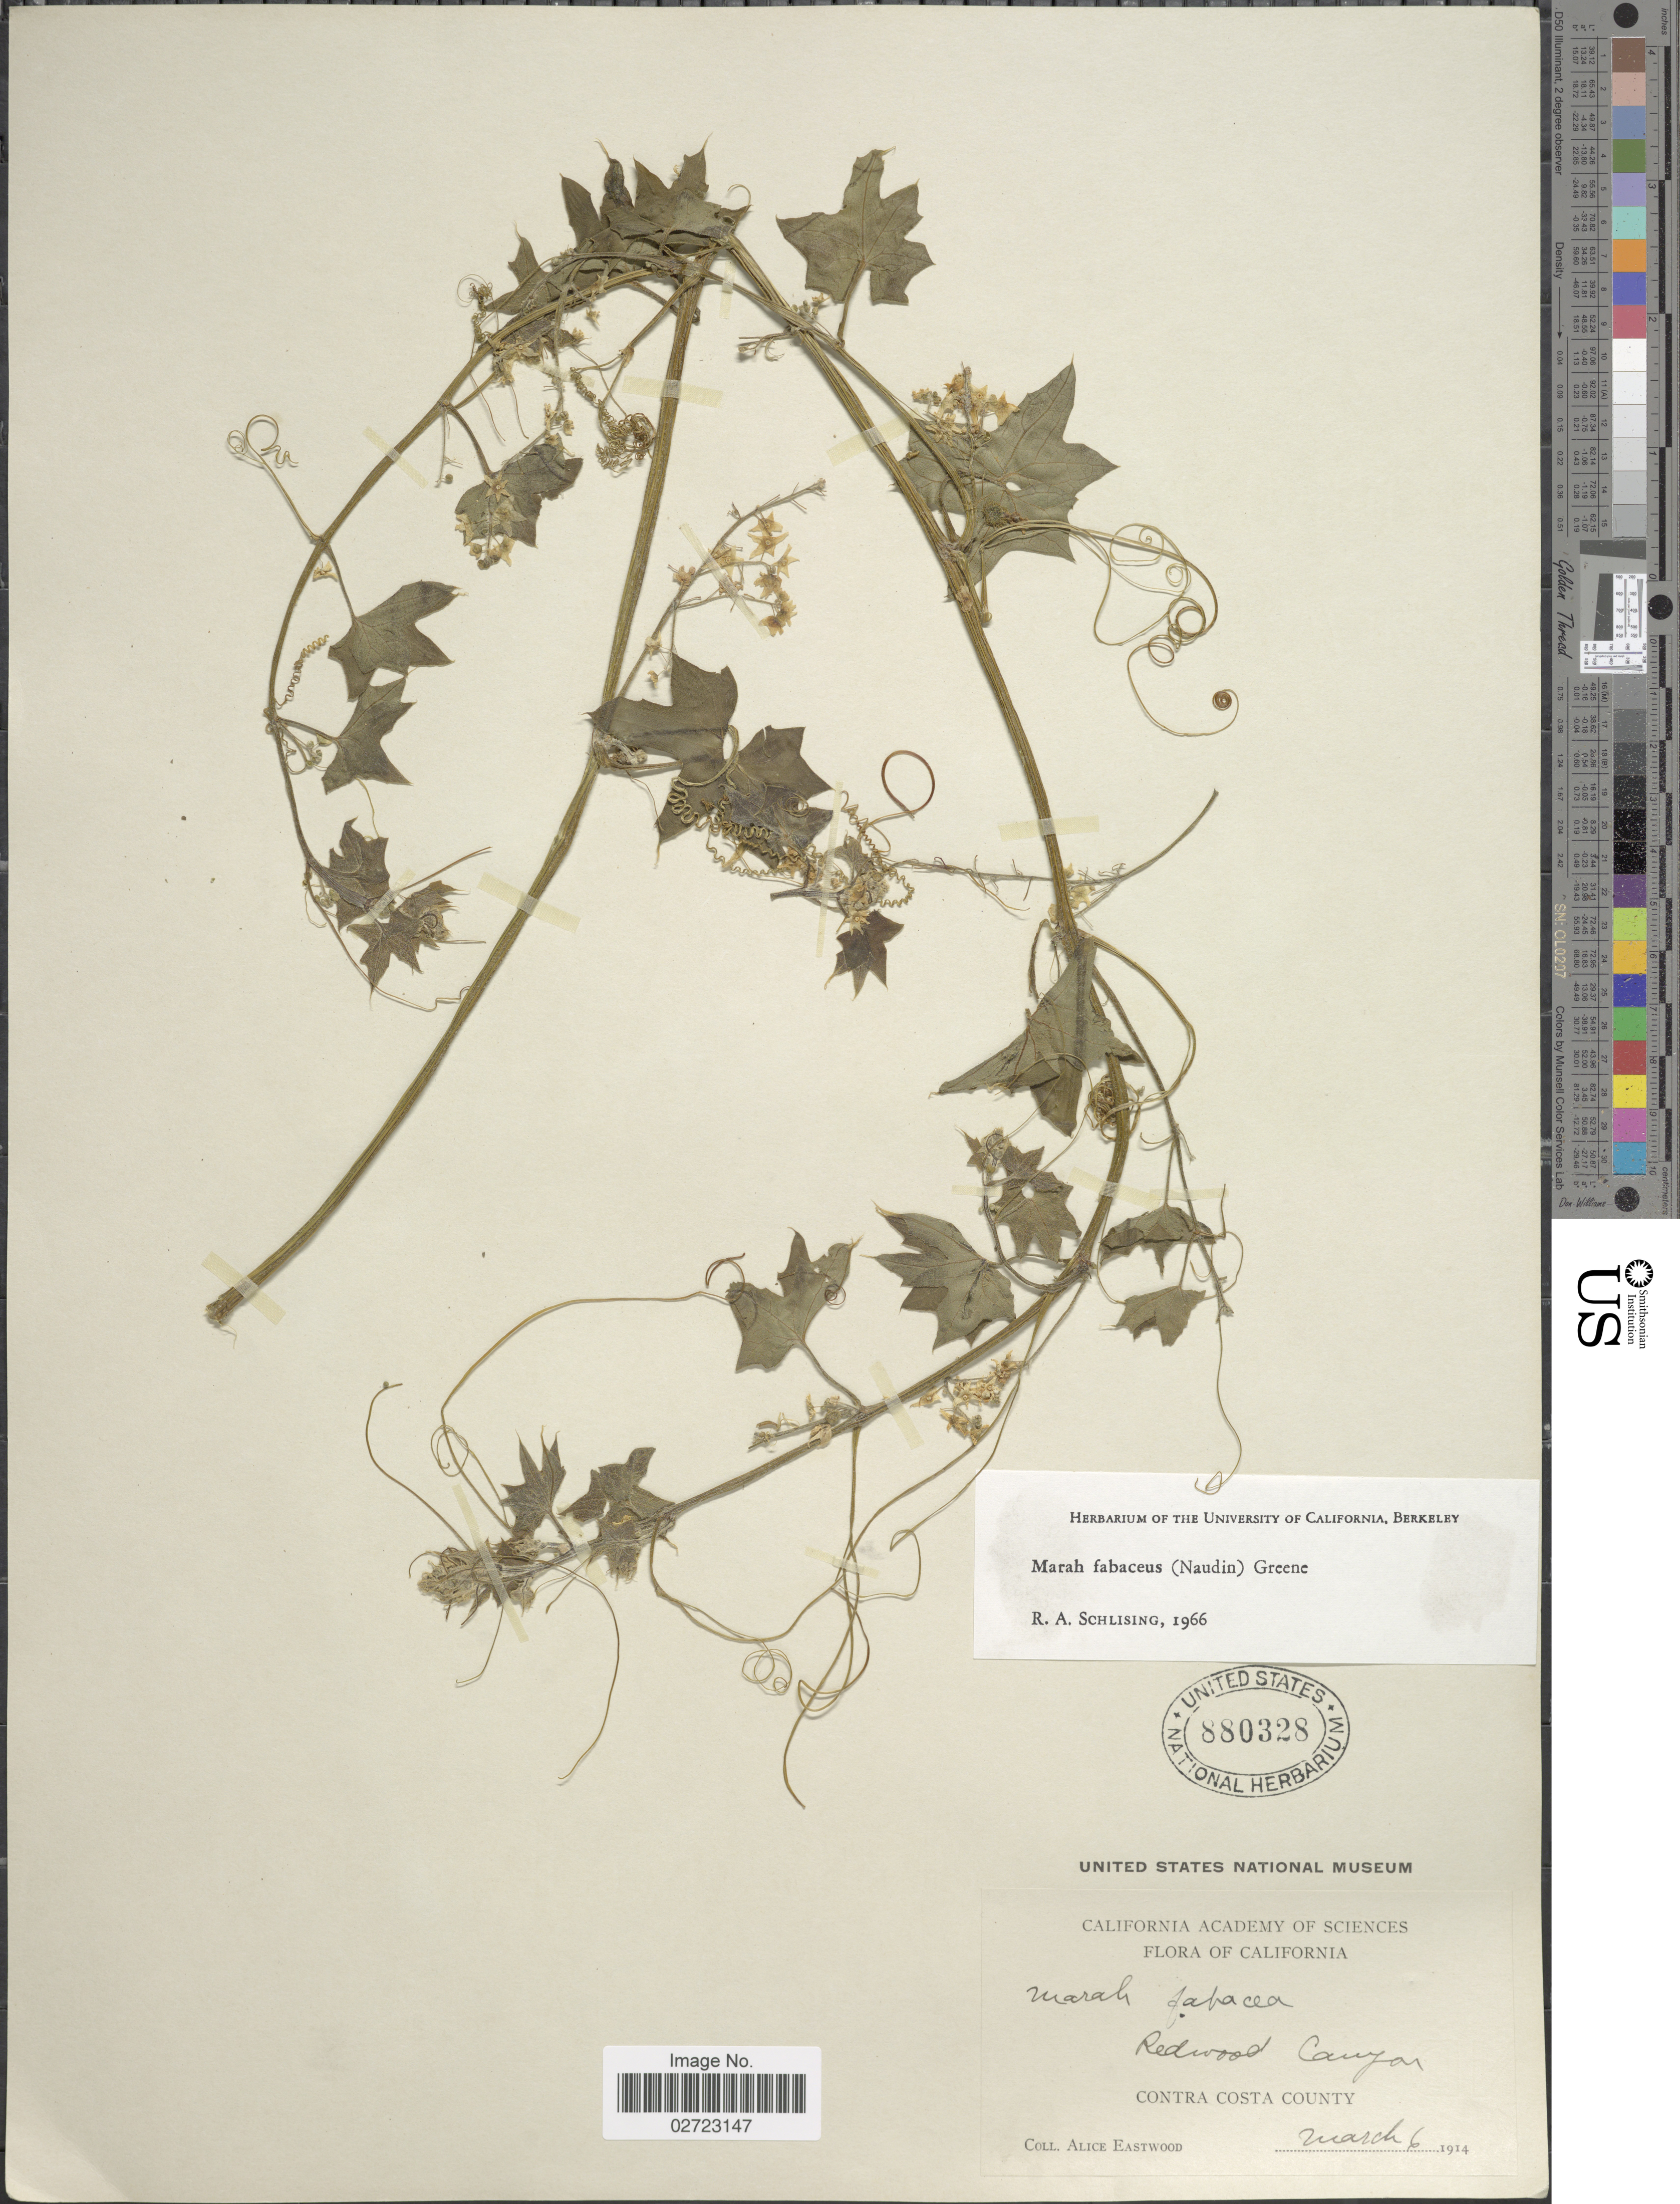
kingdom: Plantae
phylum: Tracheophyta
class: Magnoliopsida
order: Cucurbitales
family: Cucurbitaceae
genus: Marah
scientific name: Marah fabacea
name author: (Naudin) Greene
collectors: A. Eastwood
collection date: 1914-03-06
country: United States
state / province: California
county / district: Contra Costa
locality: Redwood Canyon, Contra Costa County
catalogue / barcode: US 880328